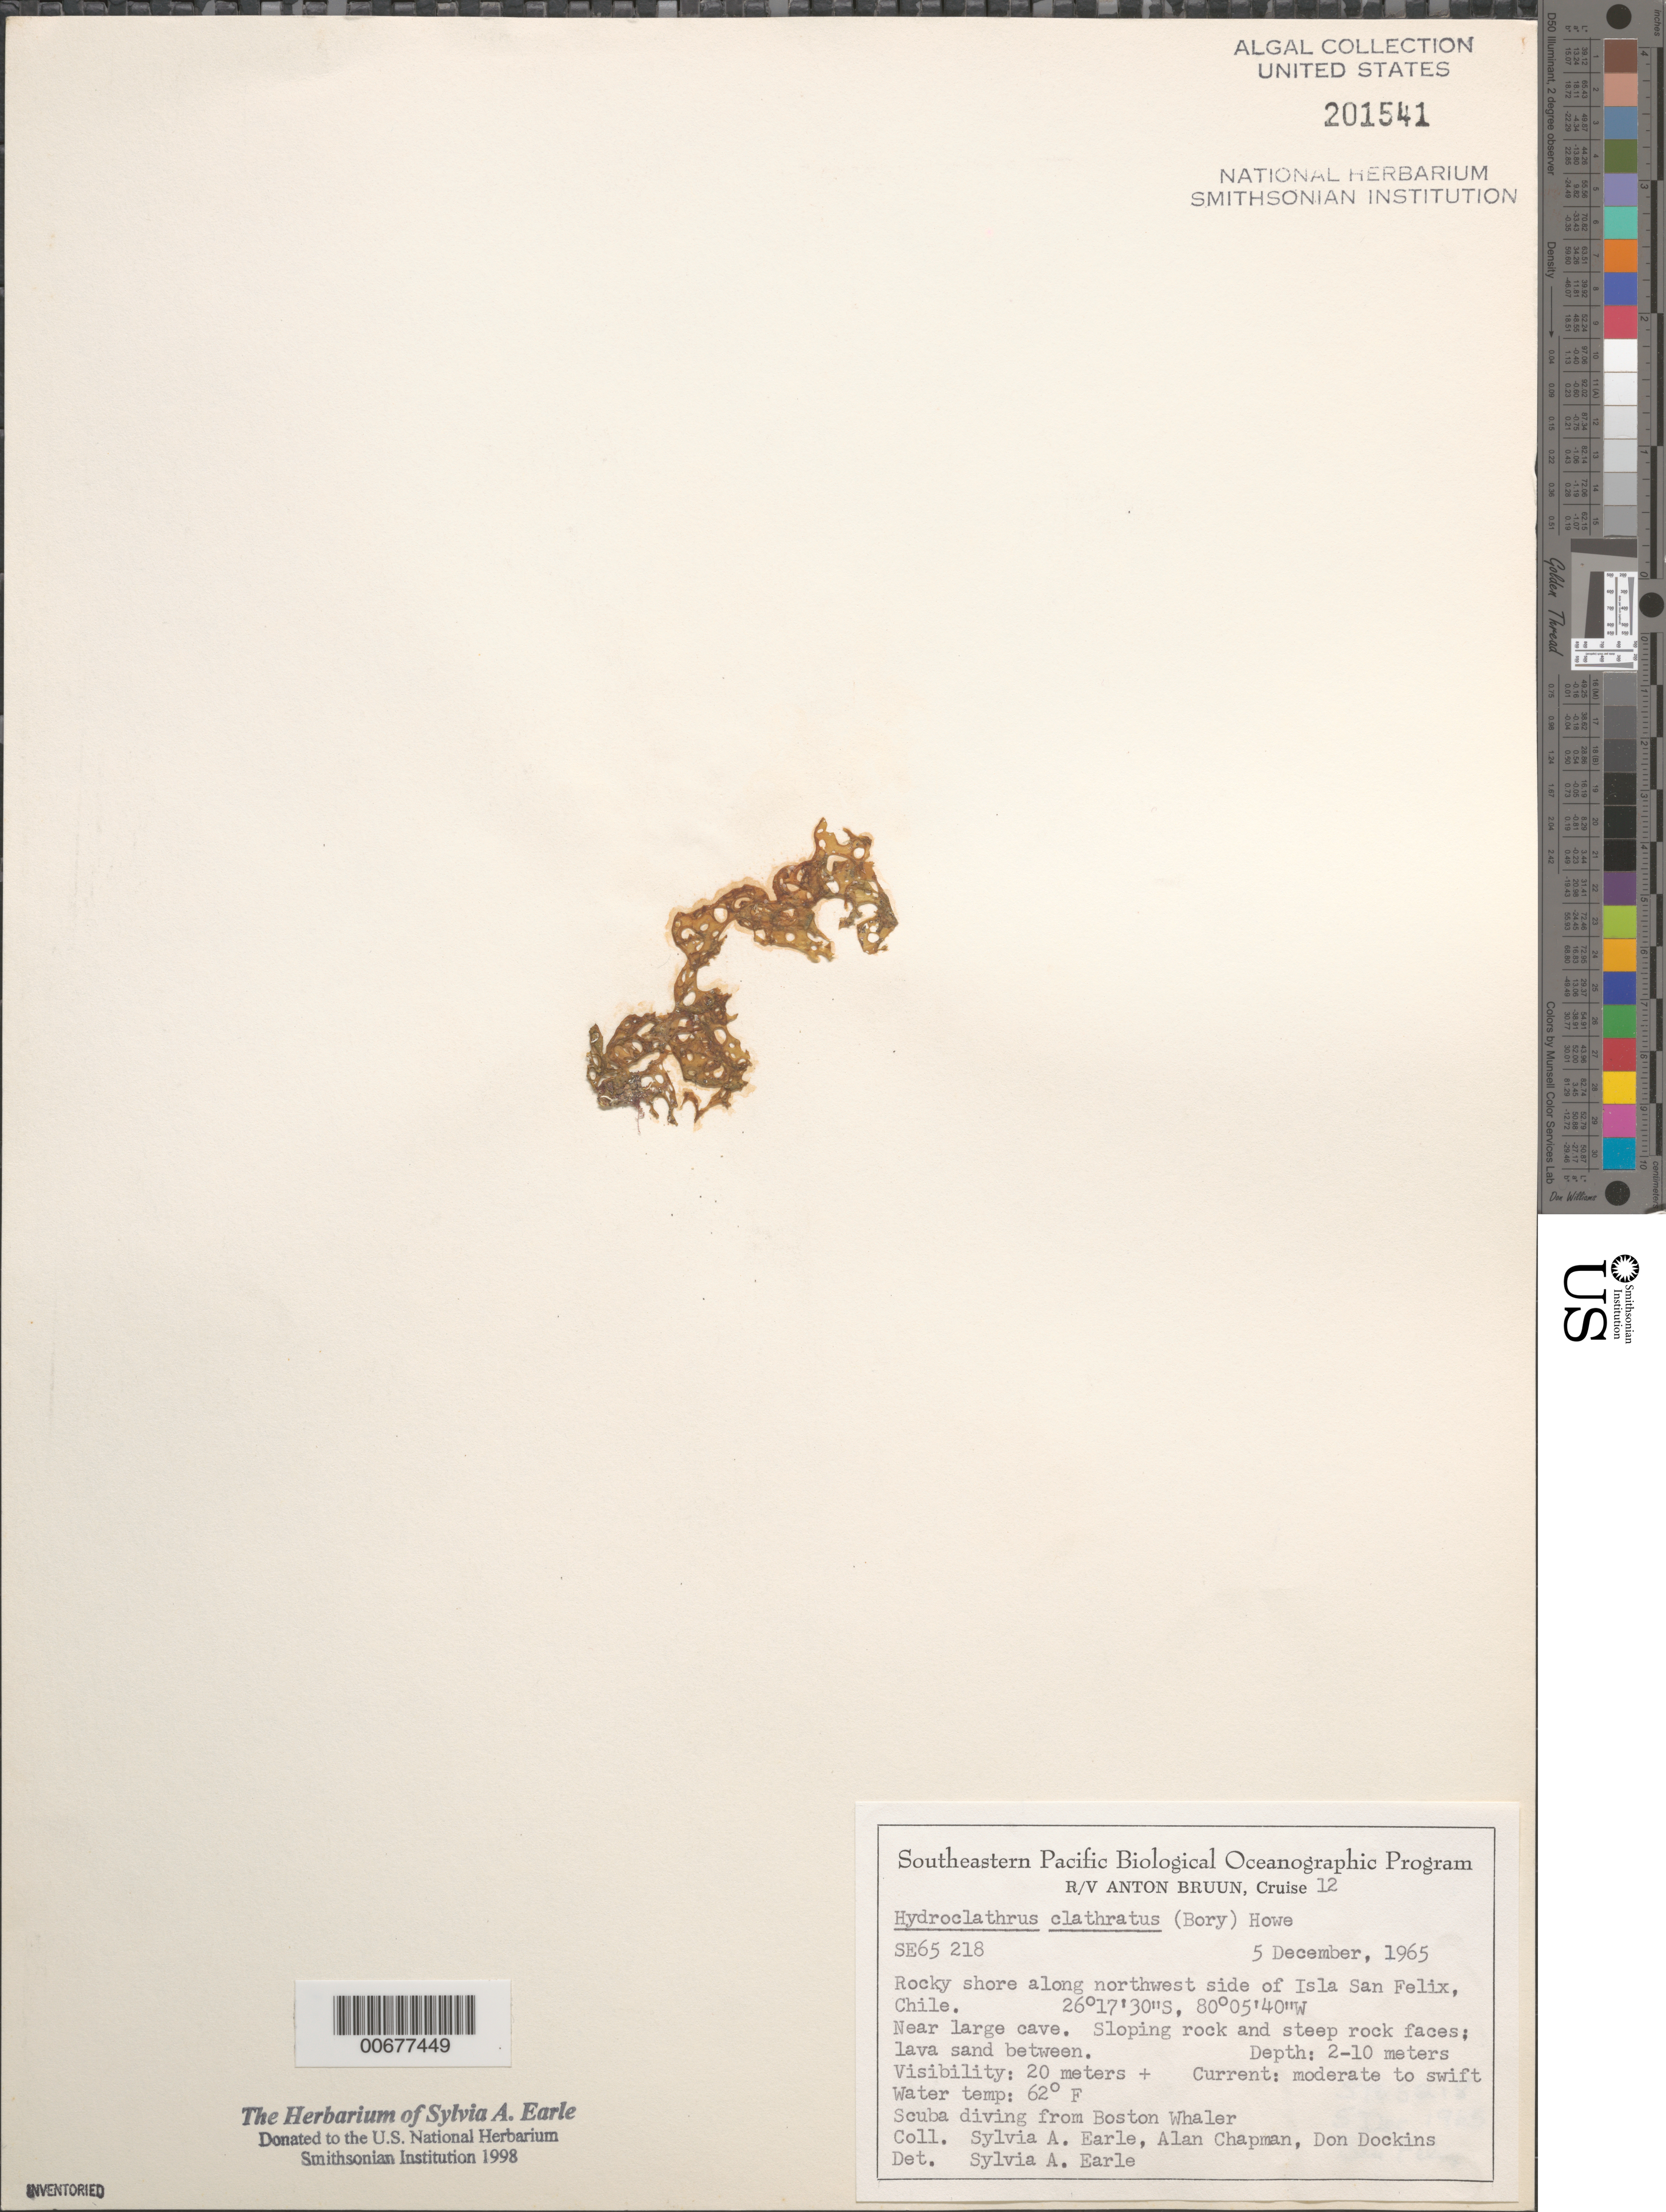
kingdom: Chromista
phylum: Ochrophyta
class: Phaeophyceae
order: Scytosiphonales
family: Scytosiphonaceae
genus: Hydroclathrus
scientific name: Hydroclathrus clathratus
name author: (C. Agardh) M. Howe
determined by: Earle, S. A.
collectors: S. A. Earle, A. Chapman & D. Dockins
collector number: SE 65218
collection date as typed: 05 Dec 1965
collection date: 1965-12-05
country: Chile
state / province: Atacama (III)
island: Isla San Felix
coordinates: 26 17' 30" S, 80 05' 40" W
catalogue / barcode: US 201541